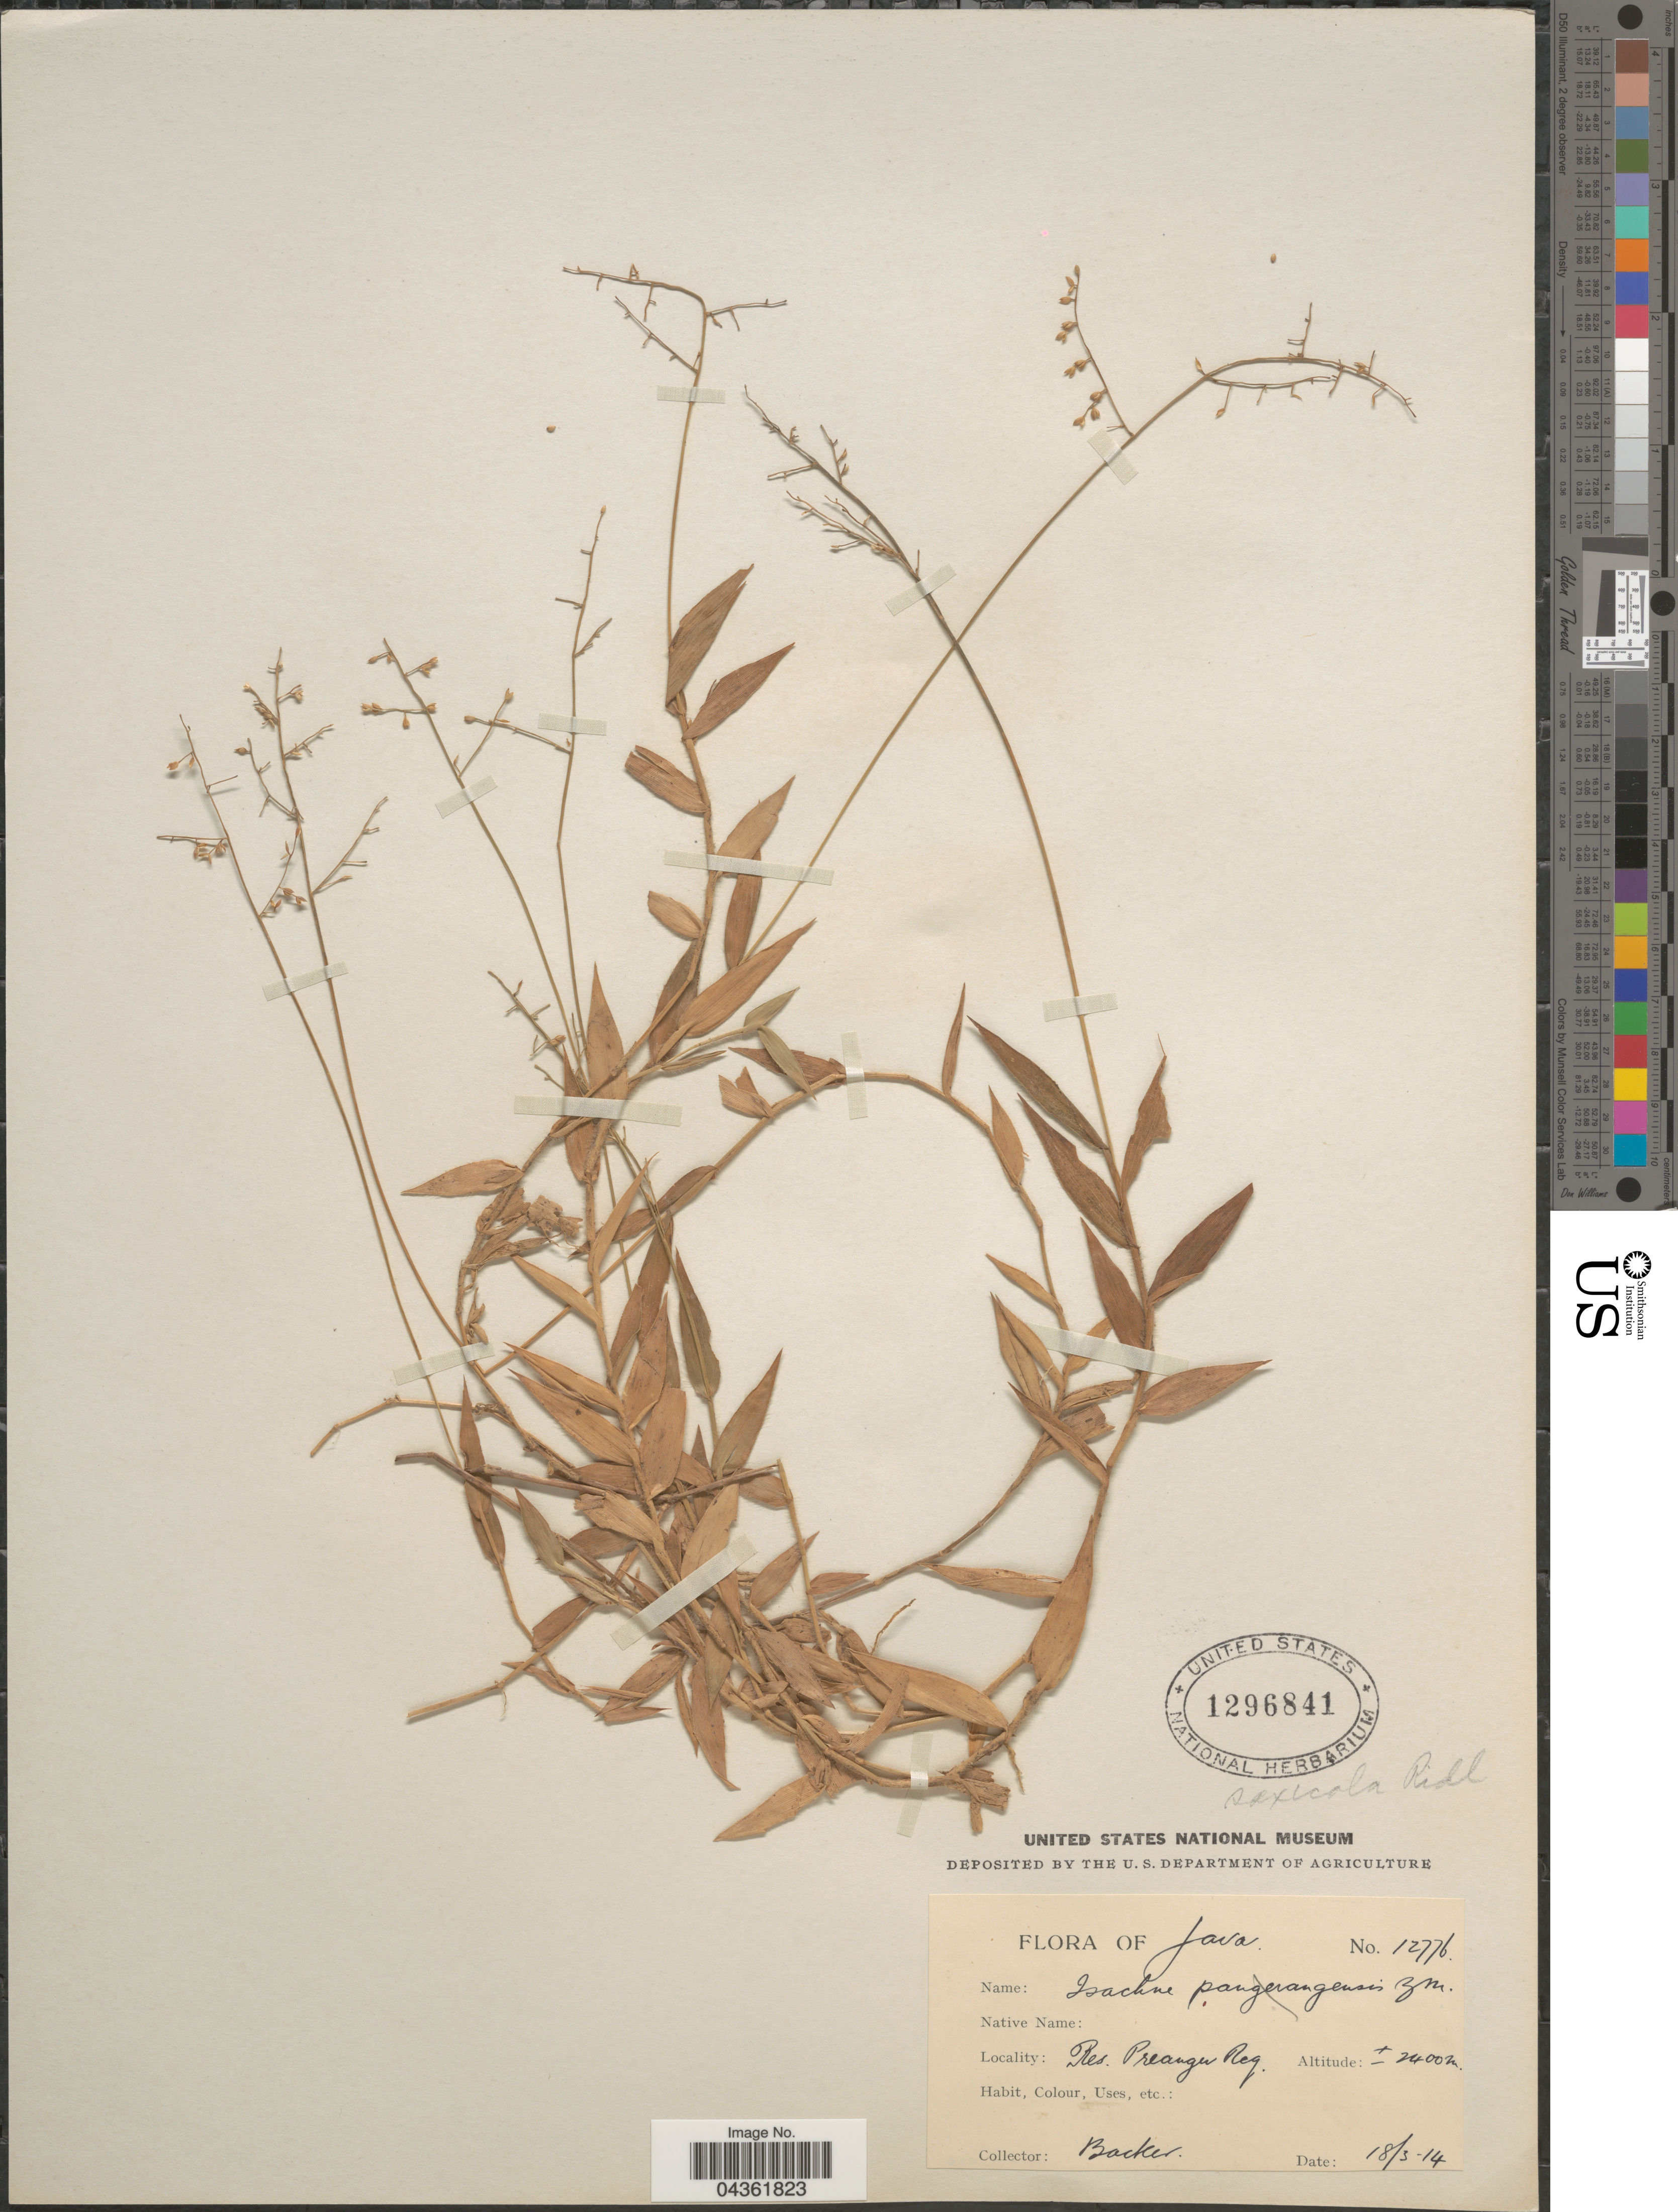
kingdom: Plantae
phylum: Tracheophyta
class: Liliopsida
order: Poales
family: Poaceae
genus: Isachne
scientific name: Isachne clementis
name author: Merr.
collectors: Backer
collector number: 12776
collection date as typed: Transcribed d/m/y: 18/3/14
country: Indonesia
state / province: Java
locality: Res. Preanger Reg.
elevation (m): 2400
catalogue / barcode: US 1296841